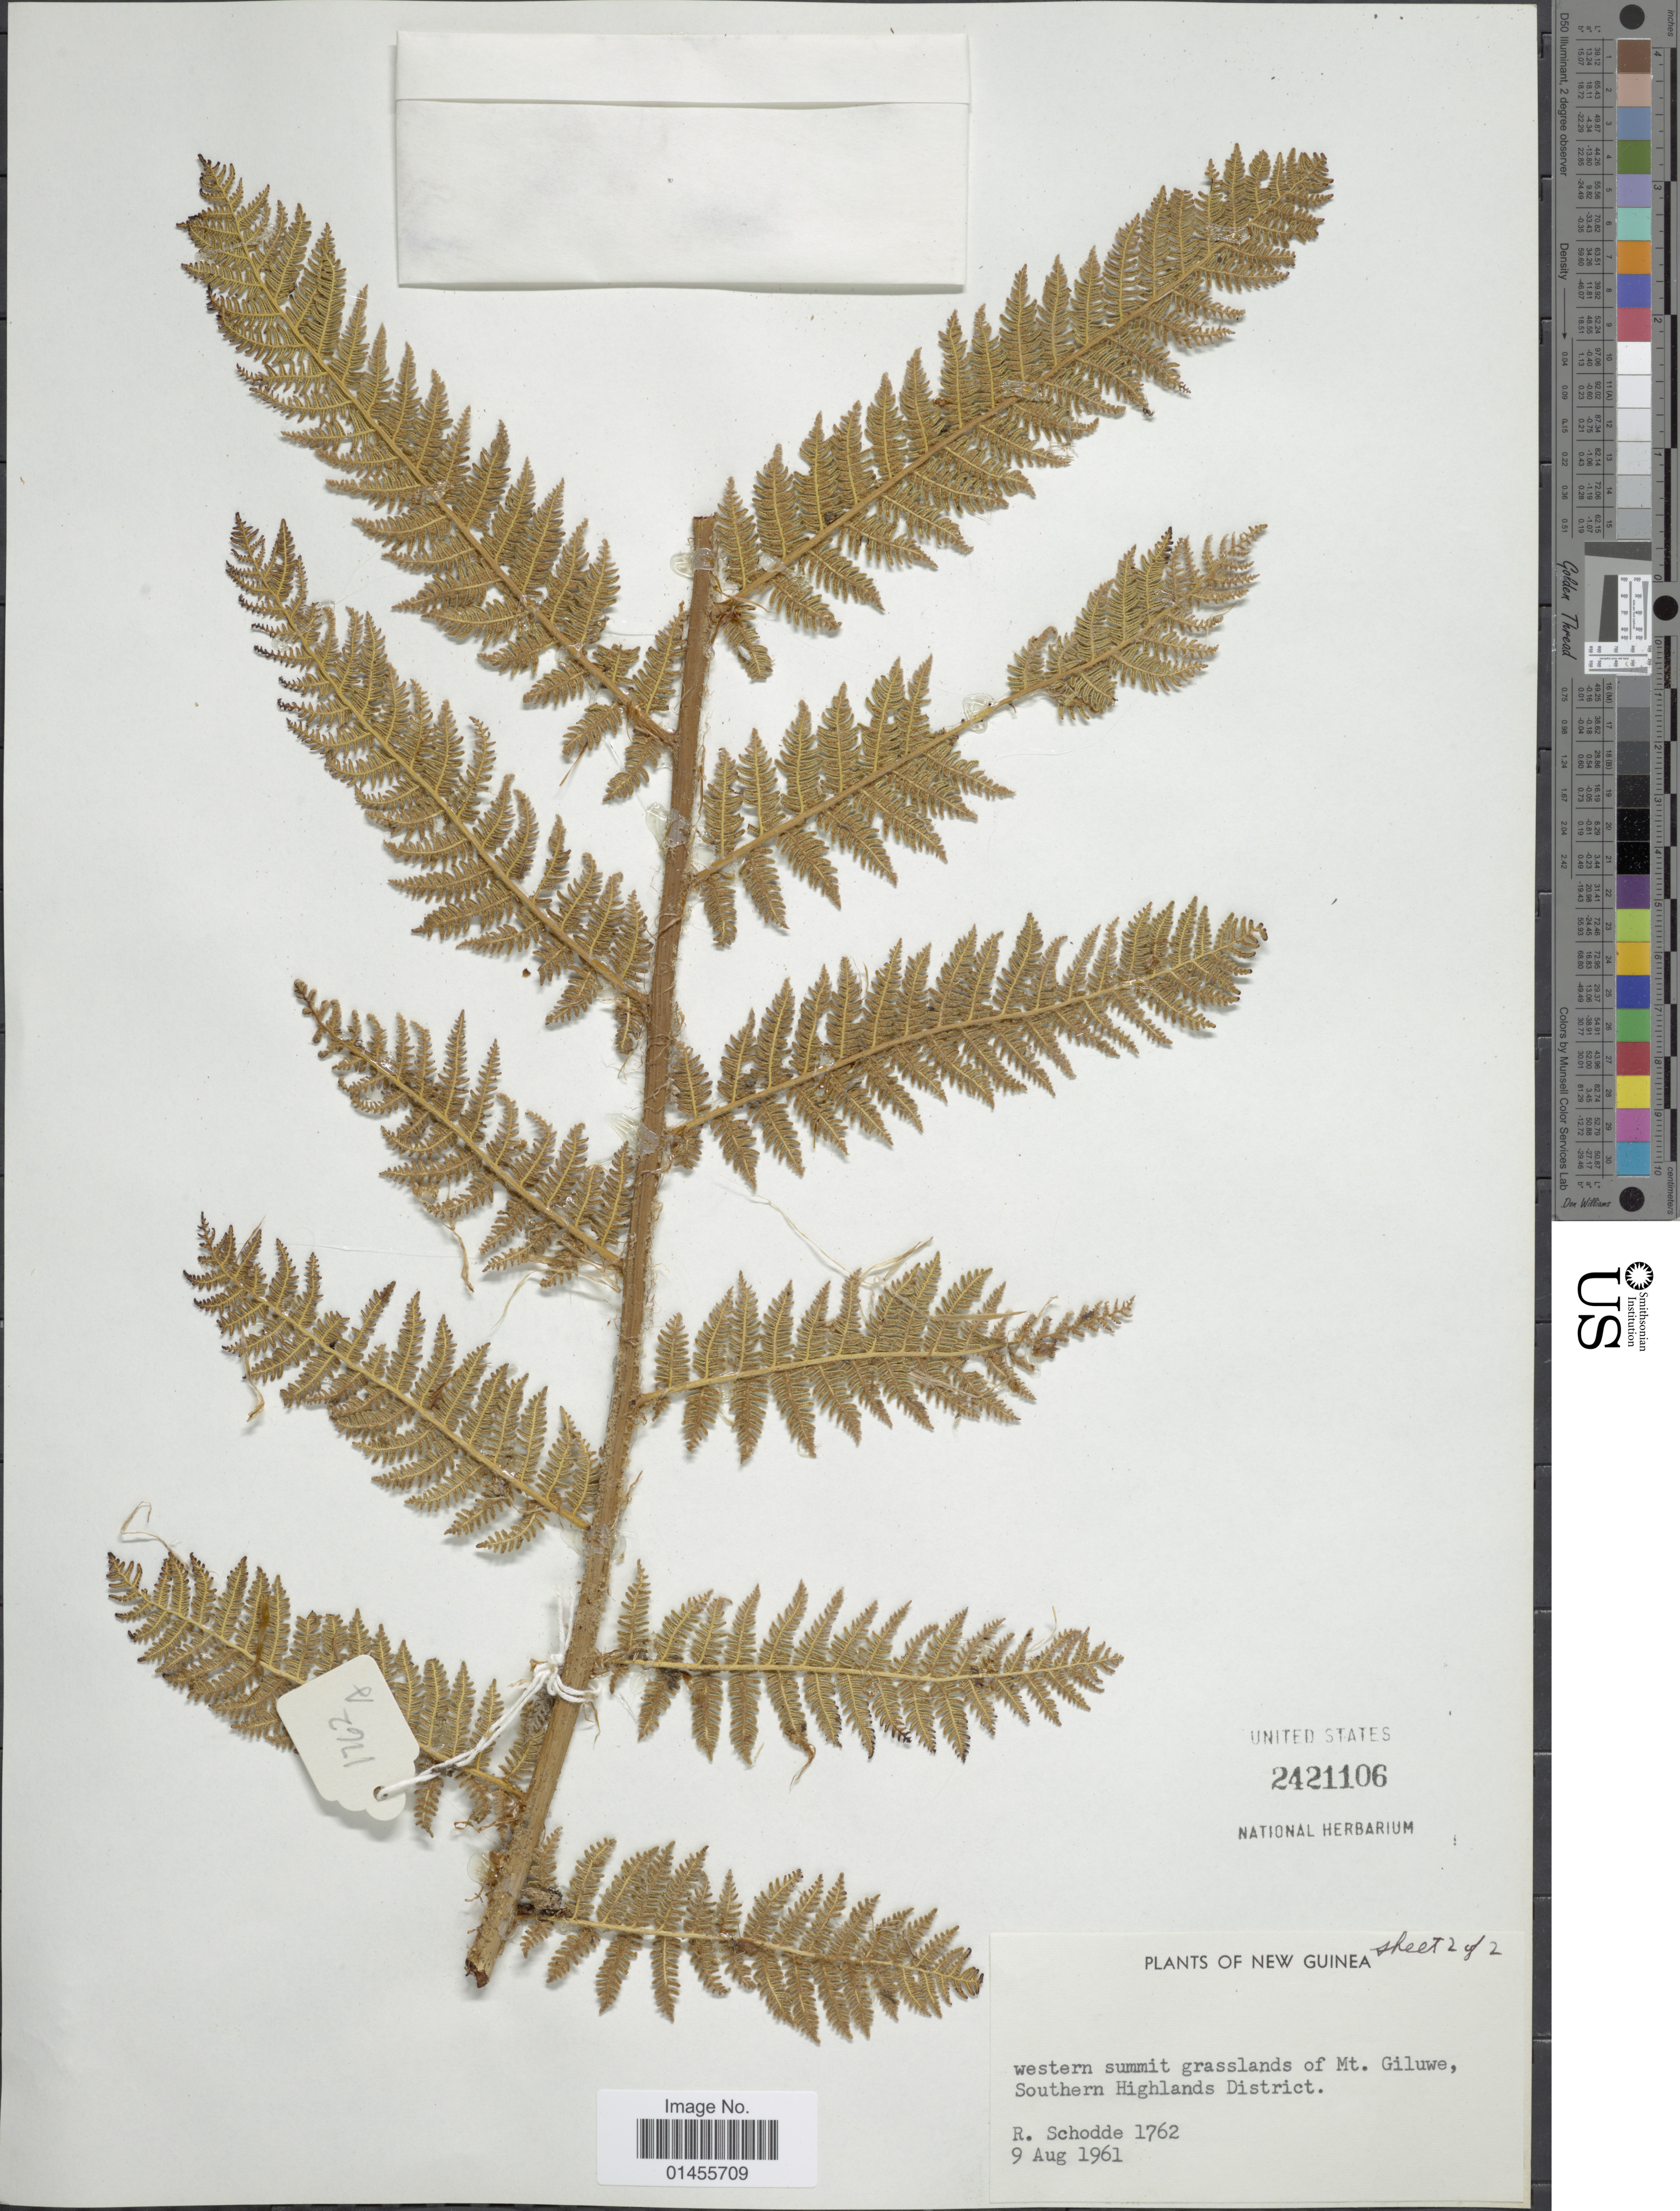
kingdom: Plantae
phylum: Tracheophyta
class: Polypodiopsida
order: Cyatheales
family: Cyatheaceae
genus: Alsophila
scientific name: Alsophila sp.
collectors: R. Schodde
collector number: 1762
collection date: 1961-08-09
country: Papua New Guinea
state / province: Southern Highlands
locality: New Guinea. Western summit grassland of Mt. Giluwe, Southern Highlands Disitrict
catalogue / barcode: US 2421106